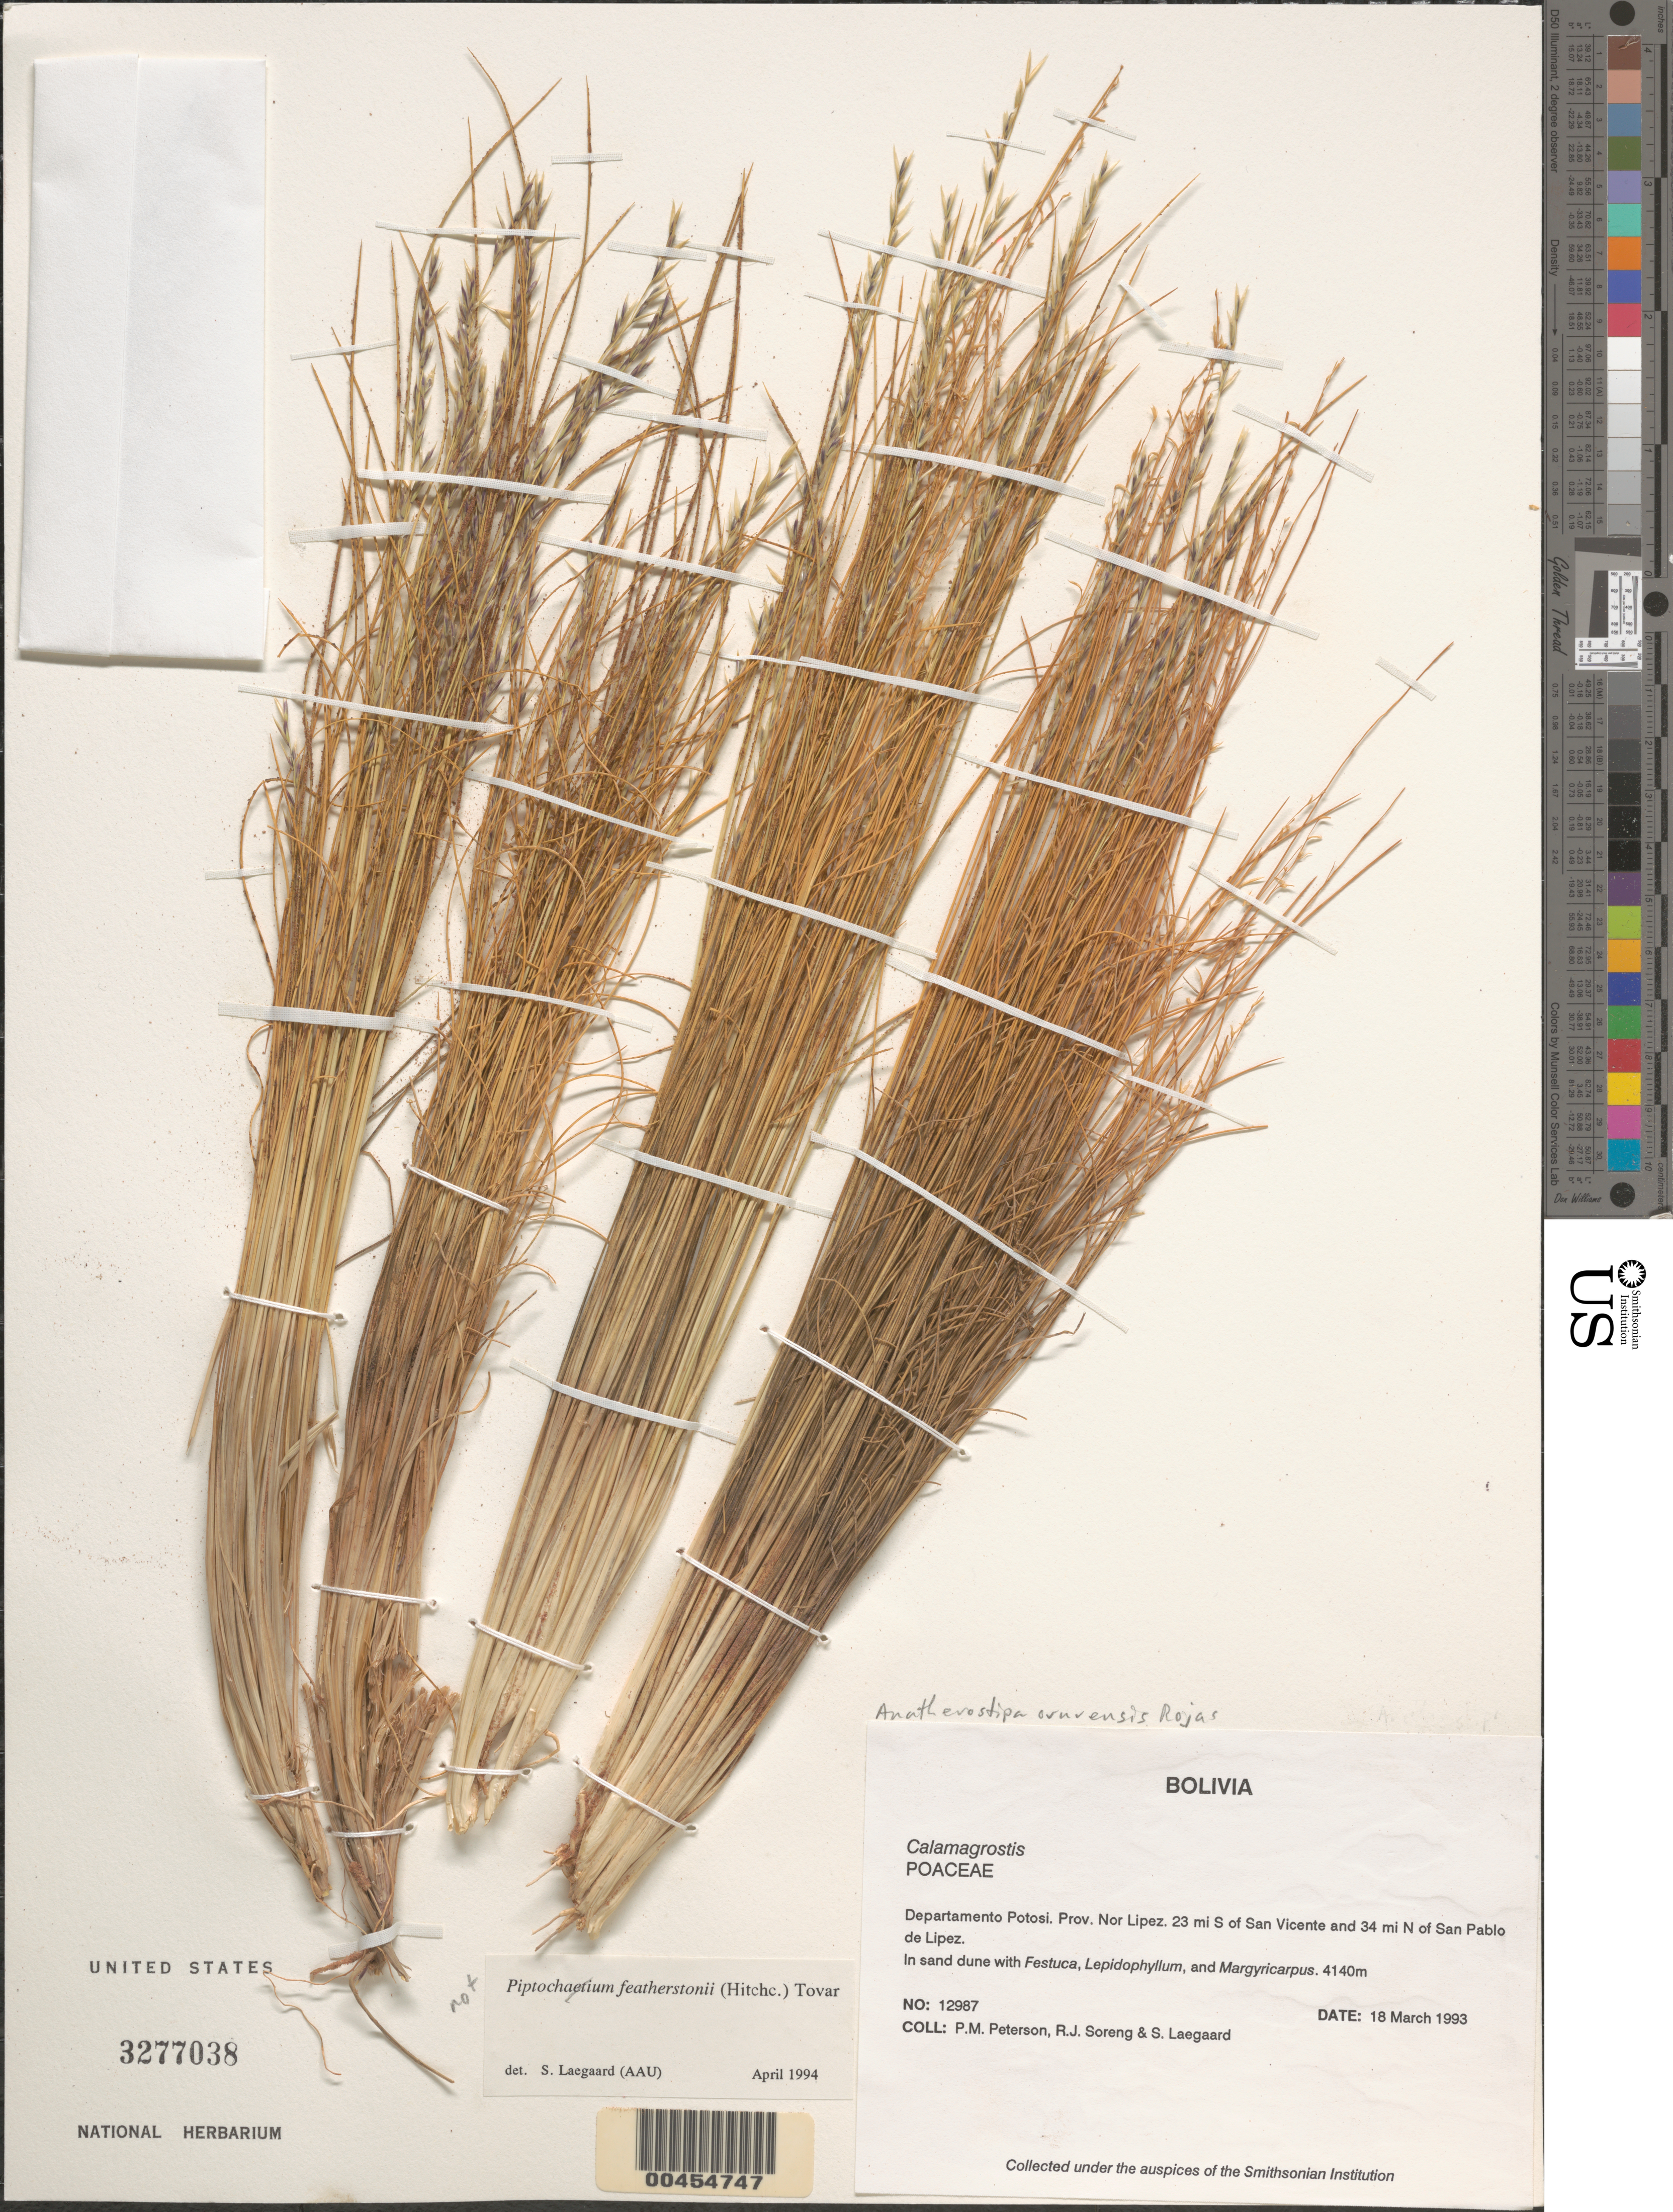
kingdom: Plantae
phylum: Tracheophyta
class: Liliopsida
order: Poales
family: Poaceae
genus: Piptochaetium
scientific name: Piptochaetium featherstonei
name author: (Hitchc.) Tovar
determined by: Lægaard, S., (AAU), University of Aarhus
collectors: P. M. Peterson, R. J. Soreng & S. Lægaard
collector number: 12987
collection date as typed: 18 Mar 1993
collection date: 1993-03-18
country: Bolivia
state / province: Potosí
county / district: Nor Lípez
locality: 14 mi S of San Vicente and 43 mi N of San Pablo de Lipez.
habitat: In sand dune with Festuca, Lepidophyllum, and Margyricarpus.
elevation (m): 4140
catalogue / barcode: US 3277038